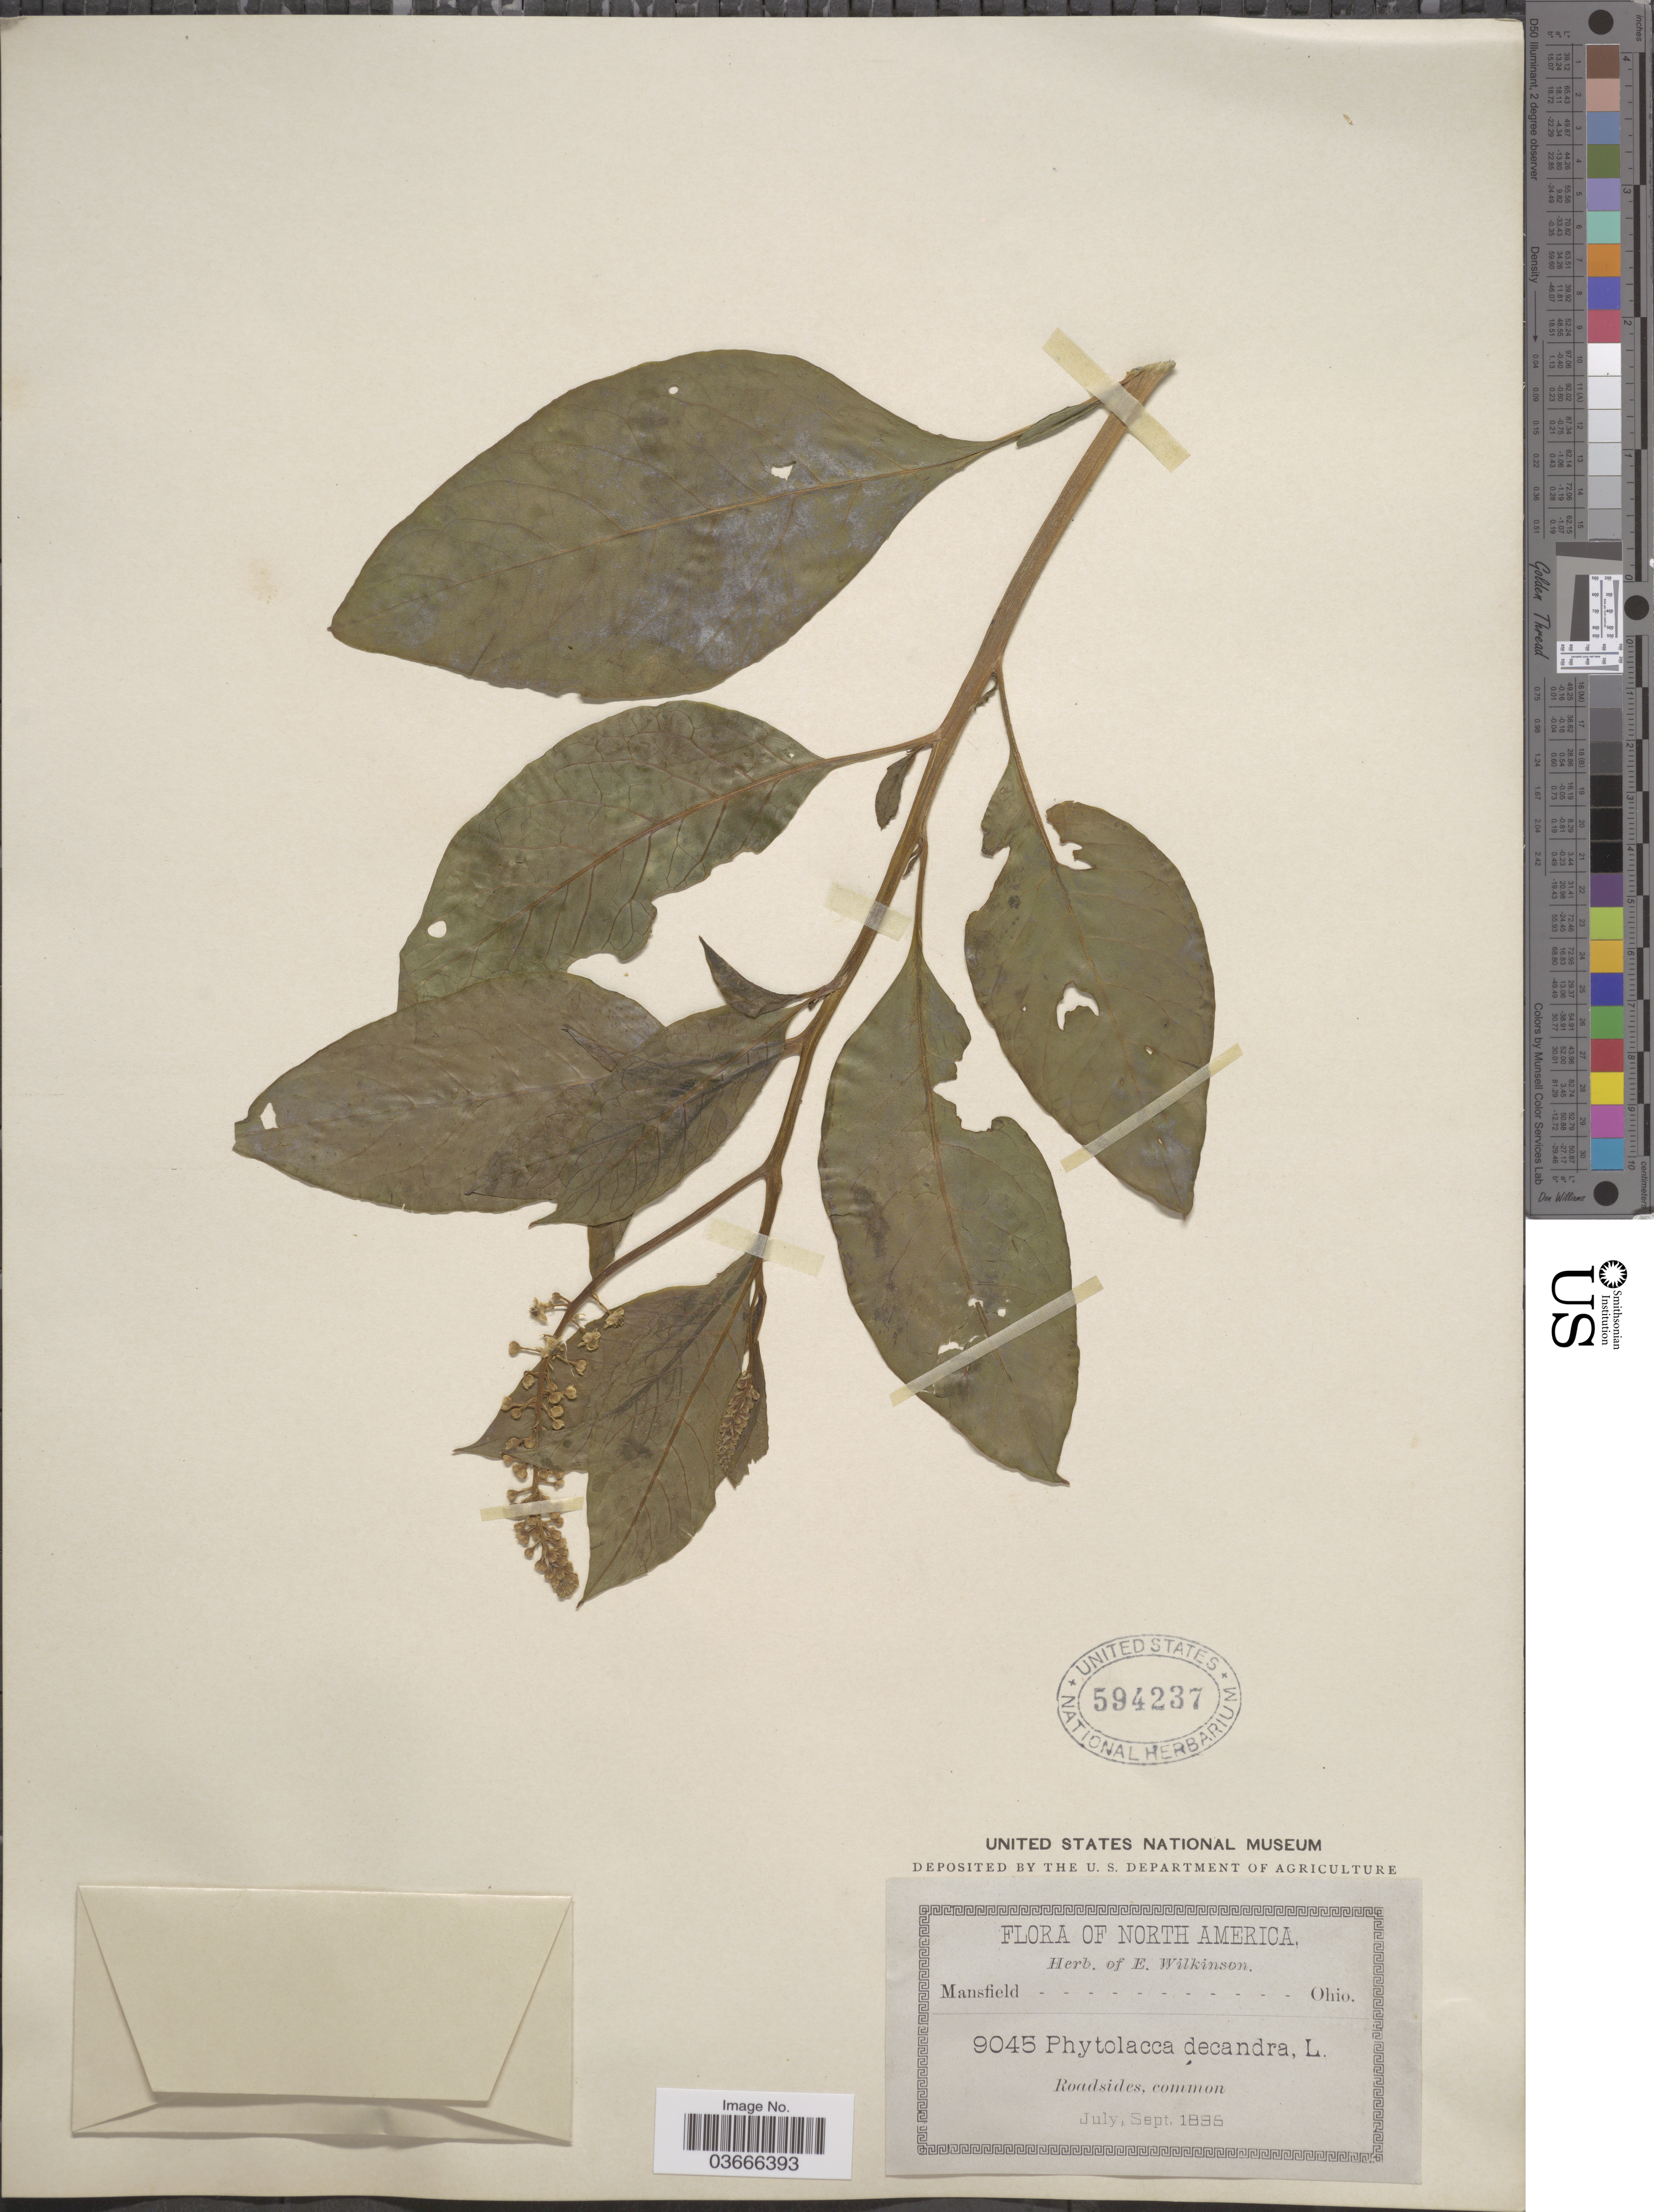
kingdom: Plantae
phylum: Tracheophyta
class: Magnoliopsida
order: Caryophyllales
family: Phytolaccaceae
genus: Phytolacca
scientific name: Phytolacca americana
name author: L.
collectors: ex herb. E. Wilkinson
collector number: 9045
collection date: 1895-07/1895-09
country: United States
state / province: Ohio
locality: Mansfield.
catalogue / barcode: US 594237